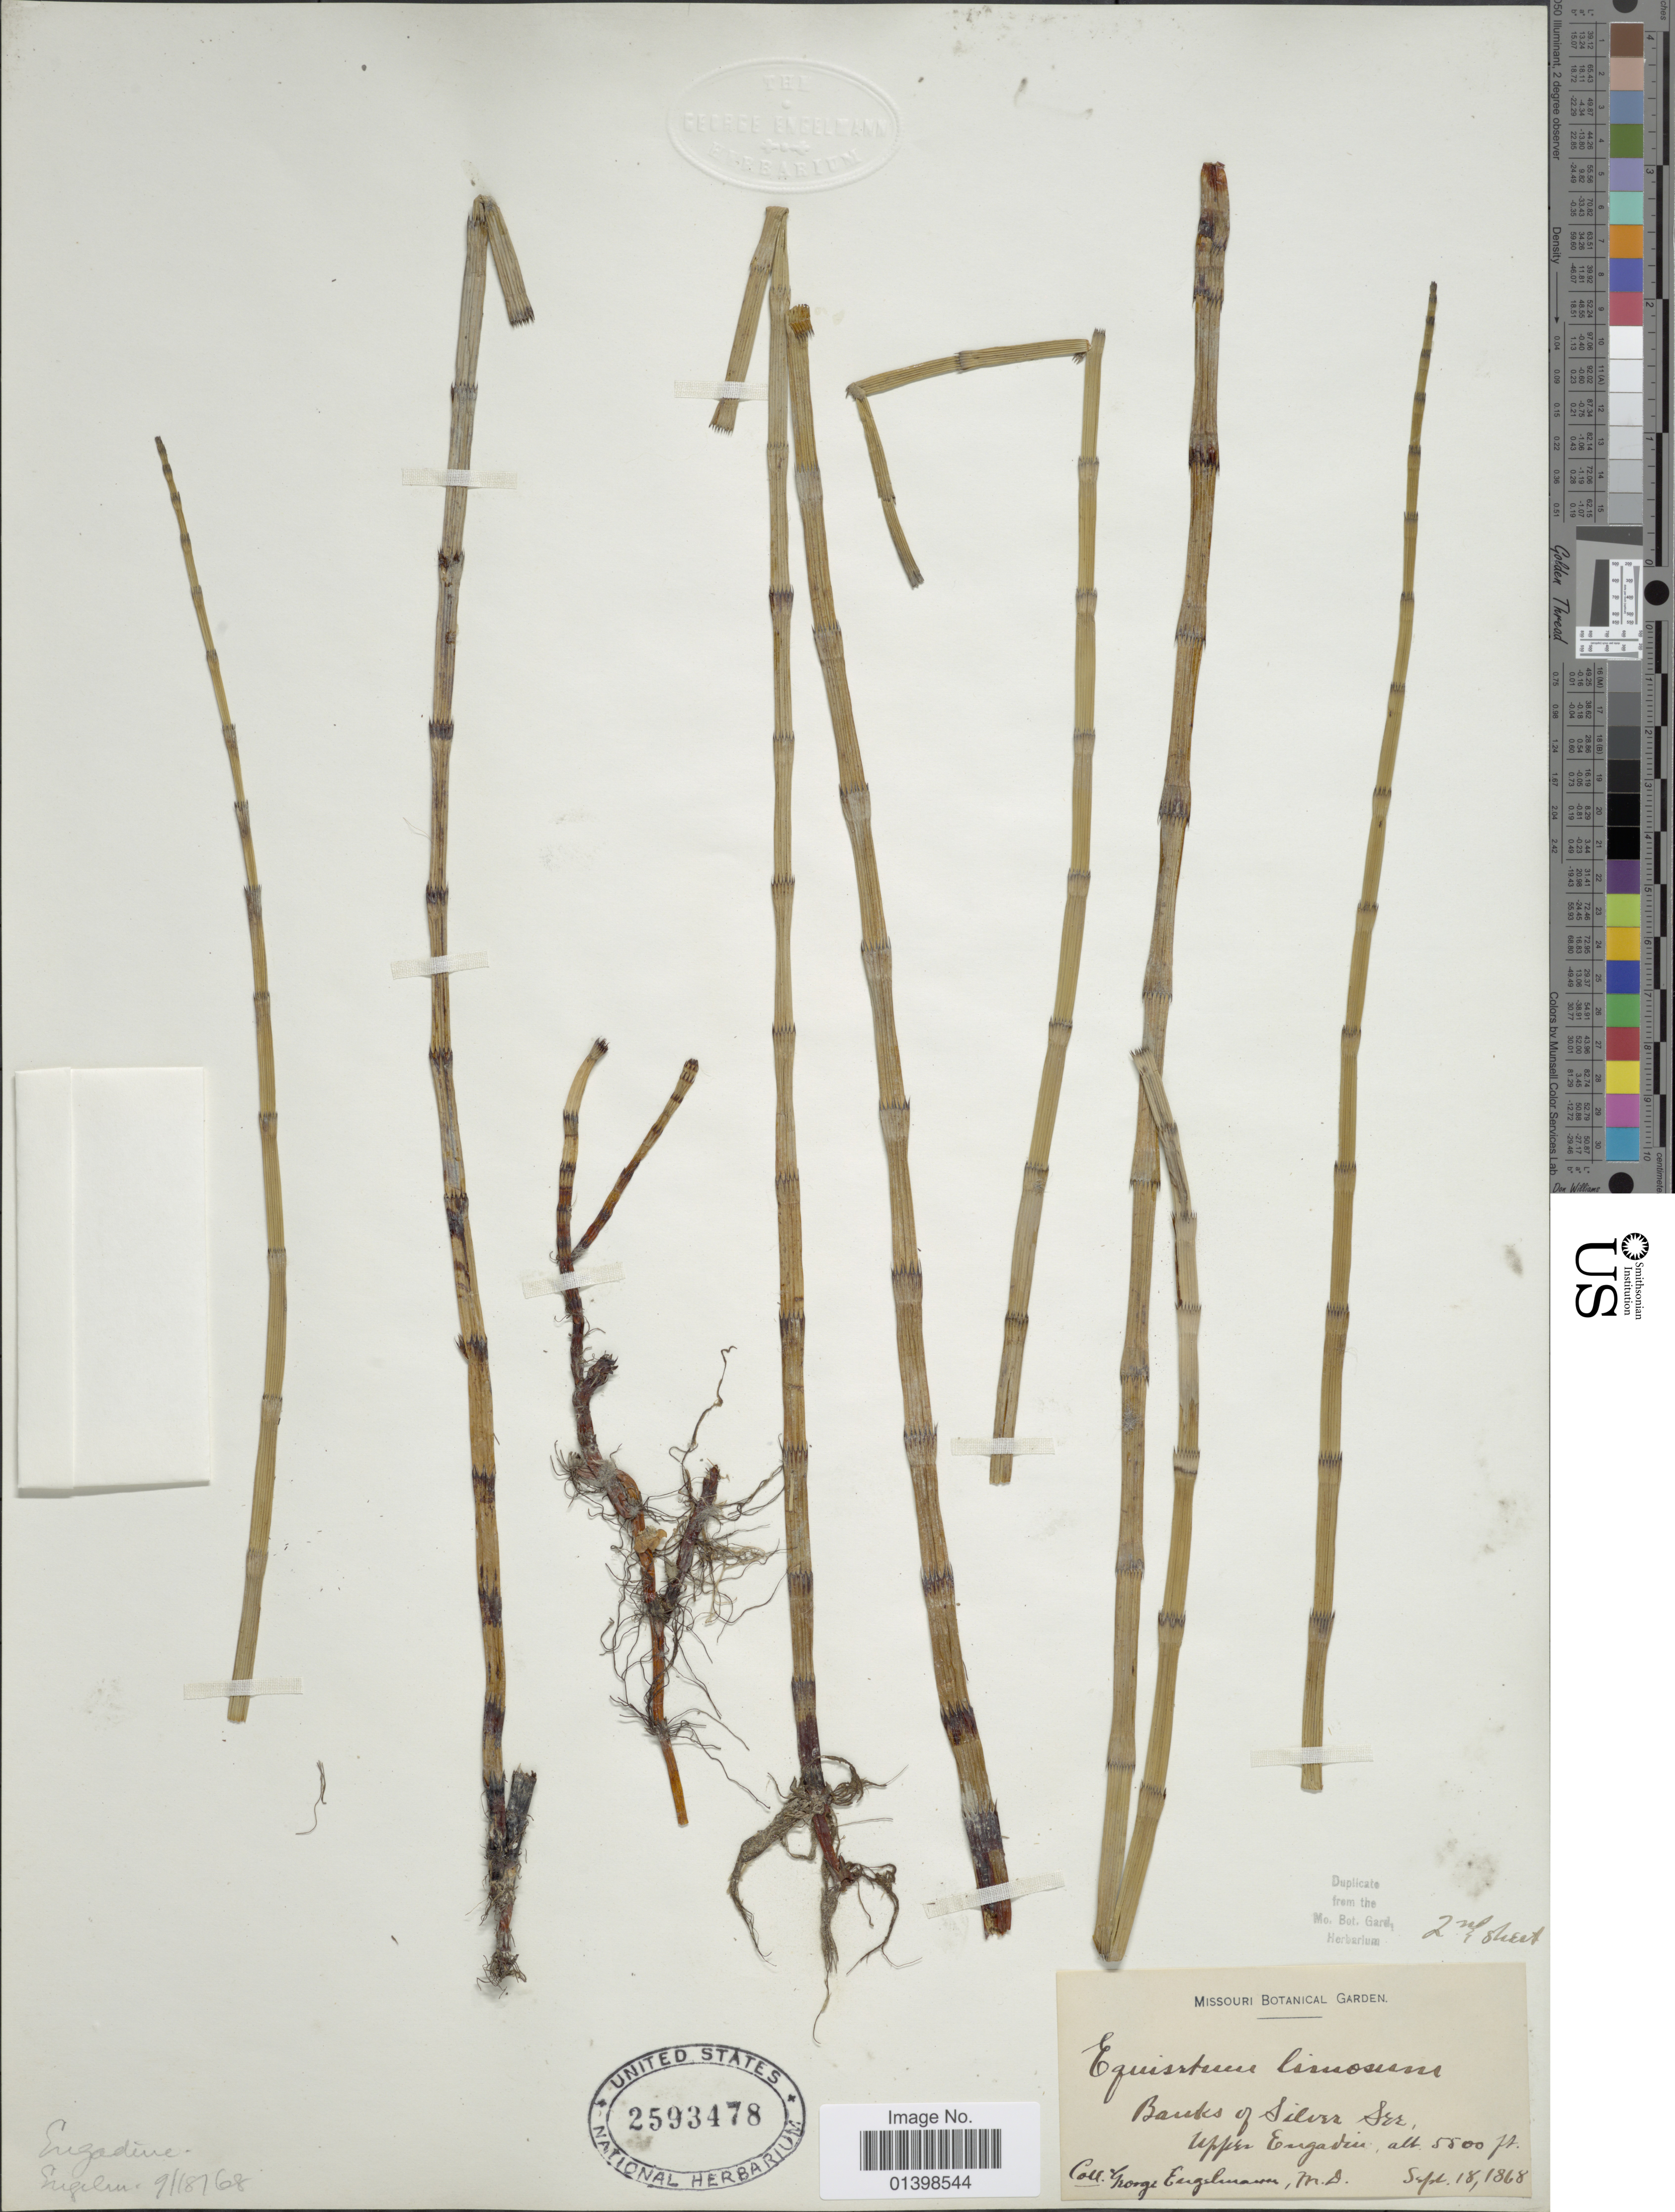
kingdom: Plantae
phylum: Tracheophyta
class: Polypodiopsida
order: Equisetales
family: Equisetaceae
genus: Equisetum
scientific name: Equisetum fluviatile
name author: L.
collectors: G. Engelmann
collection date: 1868-09-18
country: Switzerland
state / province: Graubunden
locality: Banks of Silver See, Upper Engadin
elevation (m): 1676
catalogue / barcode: US 2593478